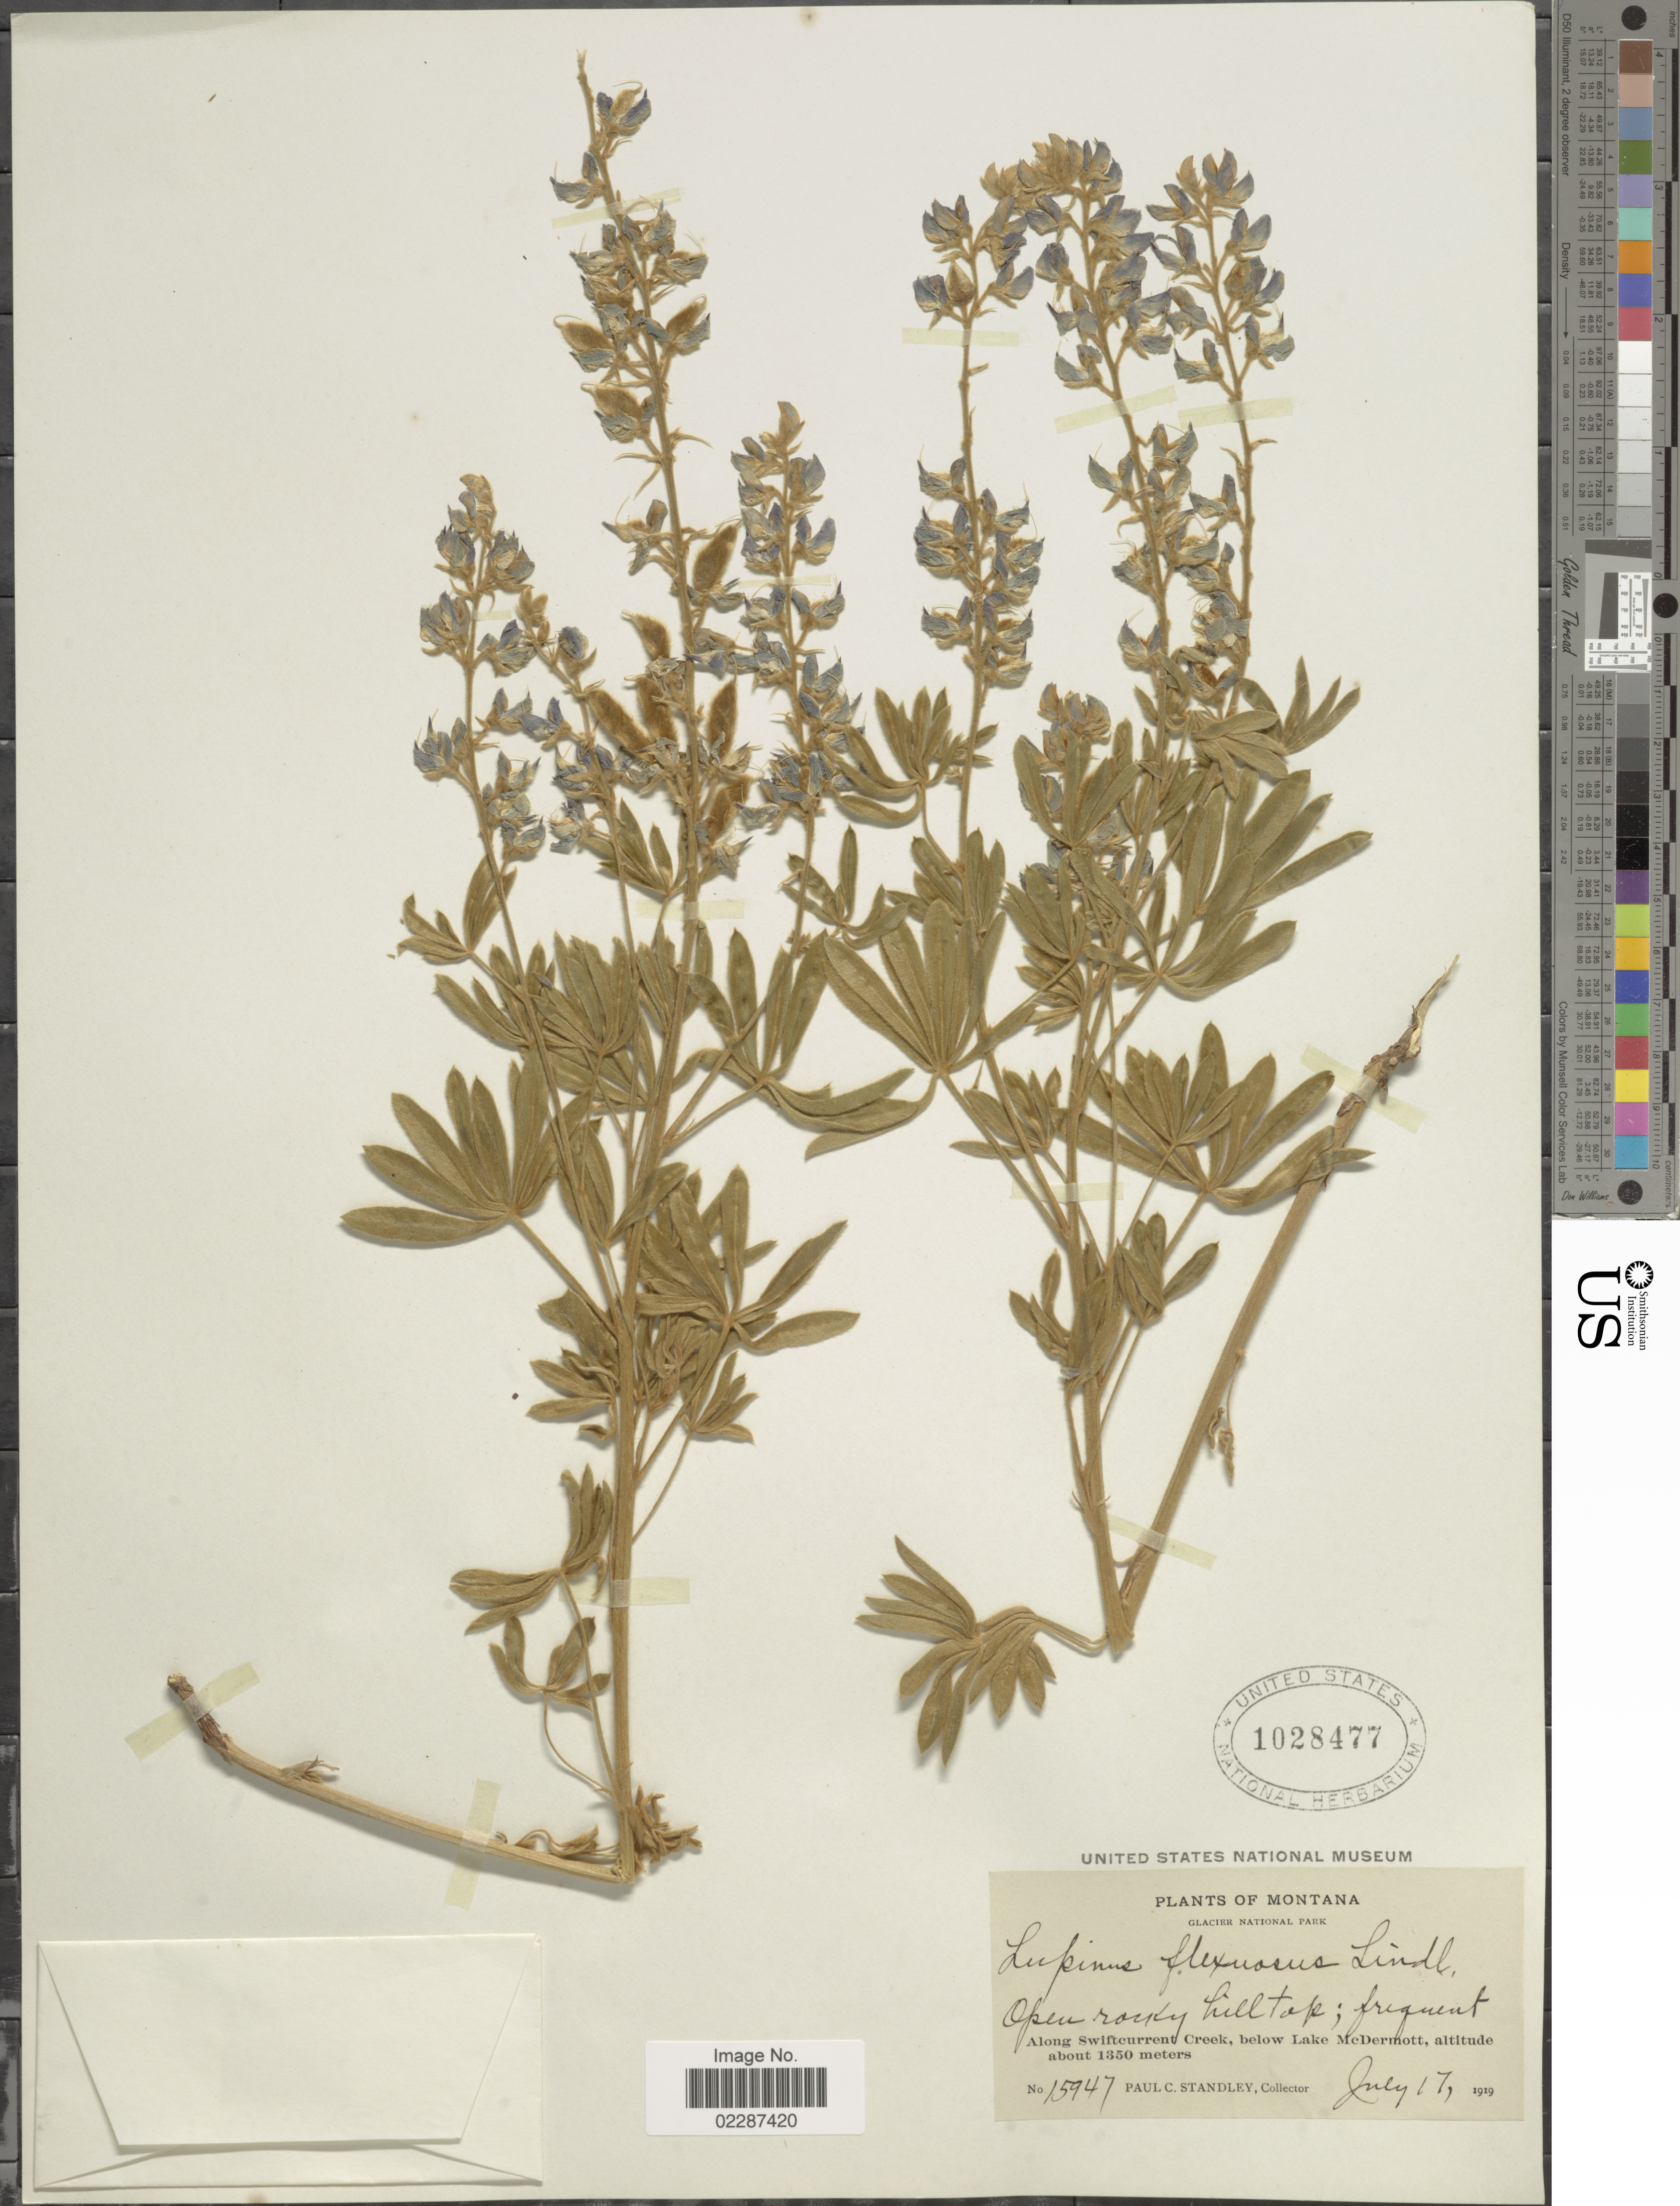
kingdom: Plantae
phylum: Tracheophyta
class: Magnoliopsida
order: Fabales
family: Fabaceae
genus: Lupinus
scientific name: Lupinus sericeus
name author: Pursh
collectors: P. C. Standley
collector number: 15947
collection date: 1919-07-17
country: United States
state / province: Montana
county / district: Glacier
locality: Glacier National Park, along Swiftcurrent Creek, below Lake McDermott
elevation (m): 1350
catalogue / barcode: US 1028477